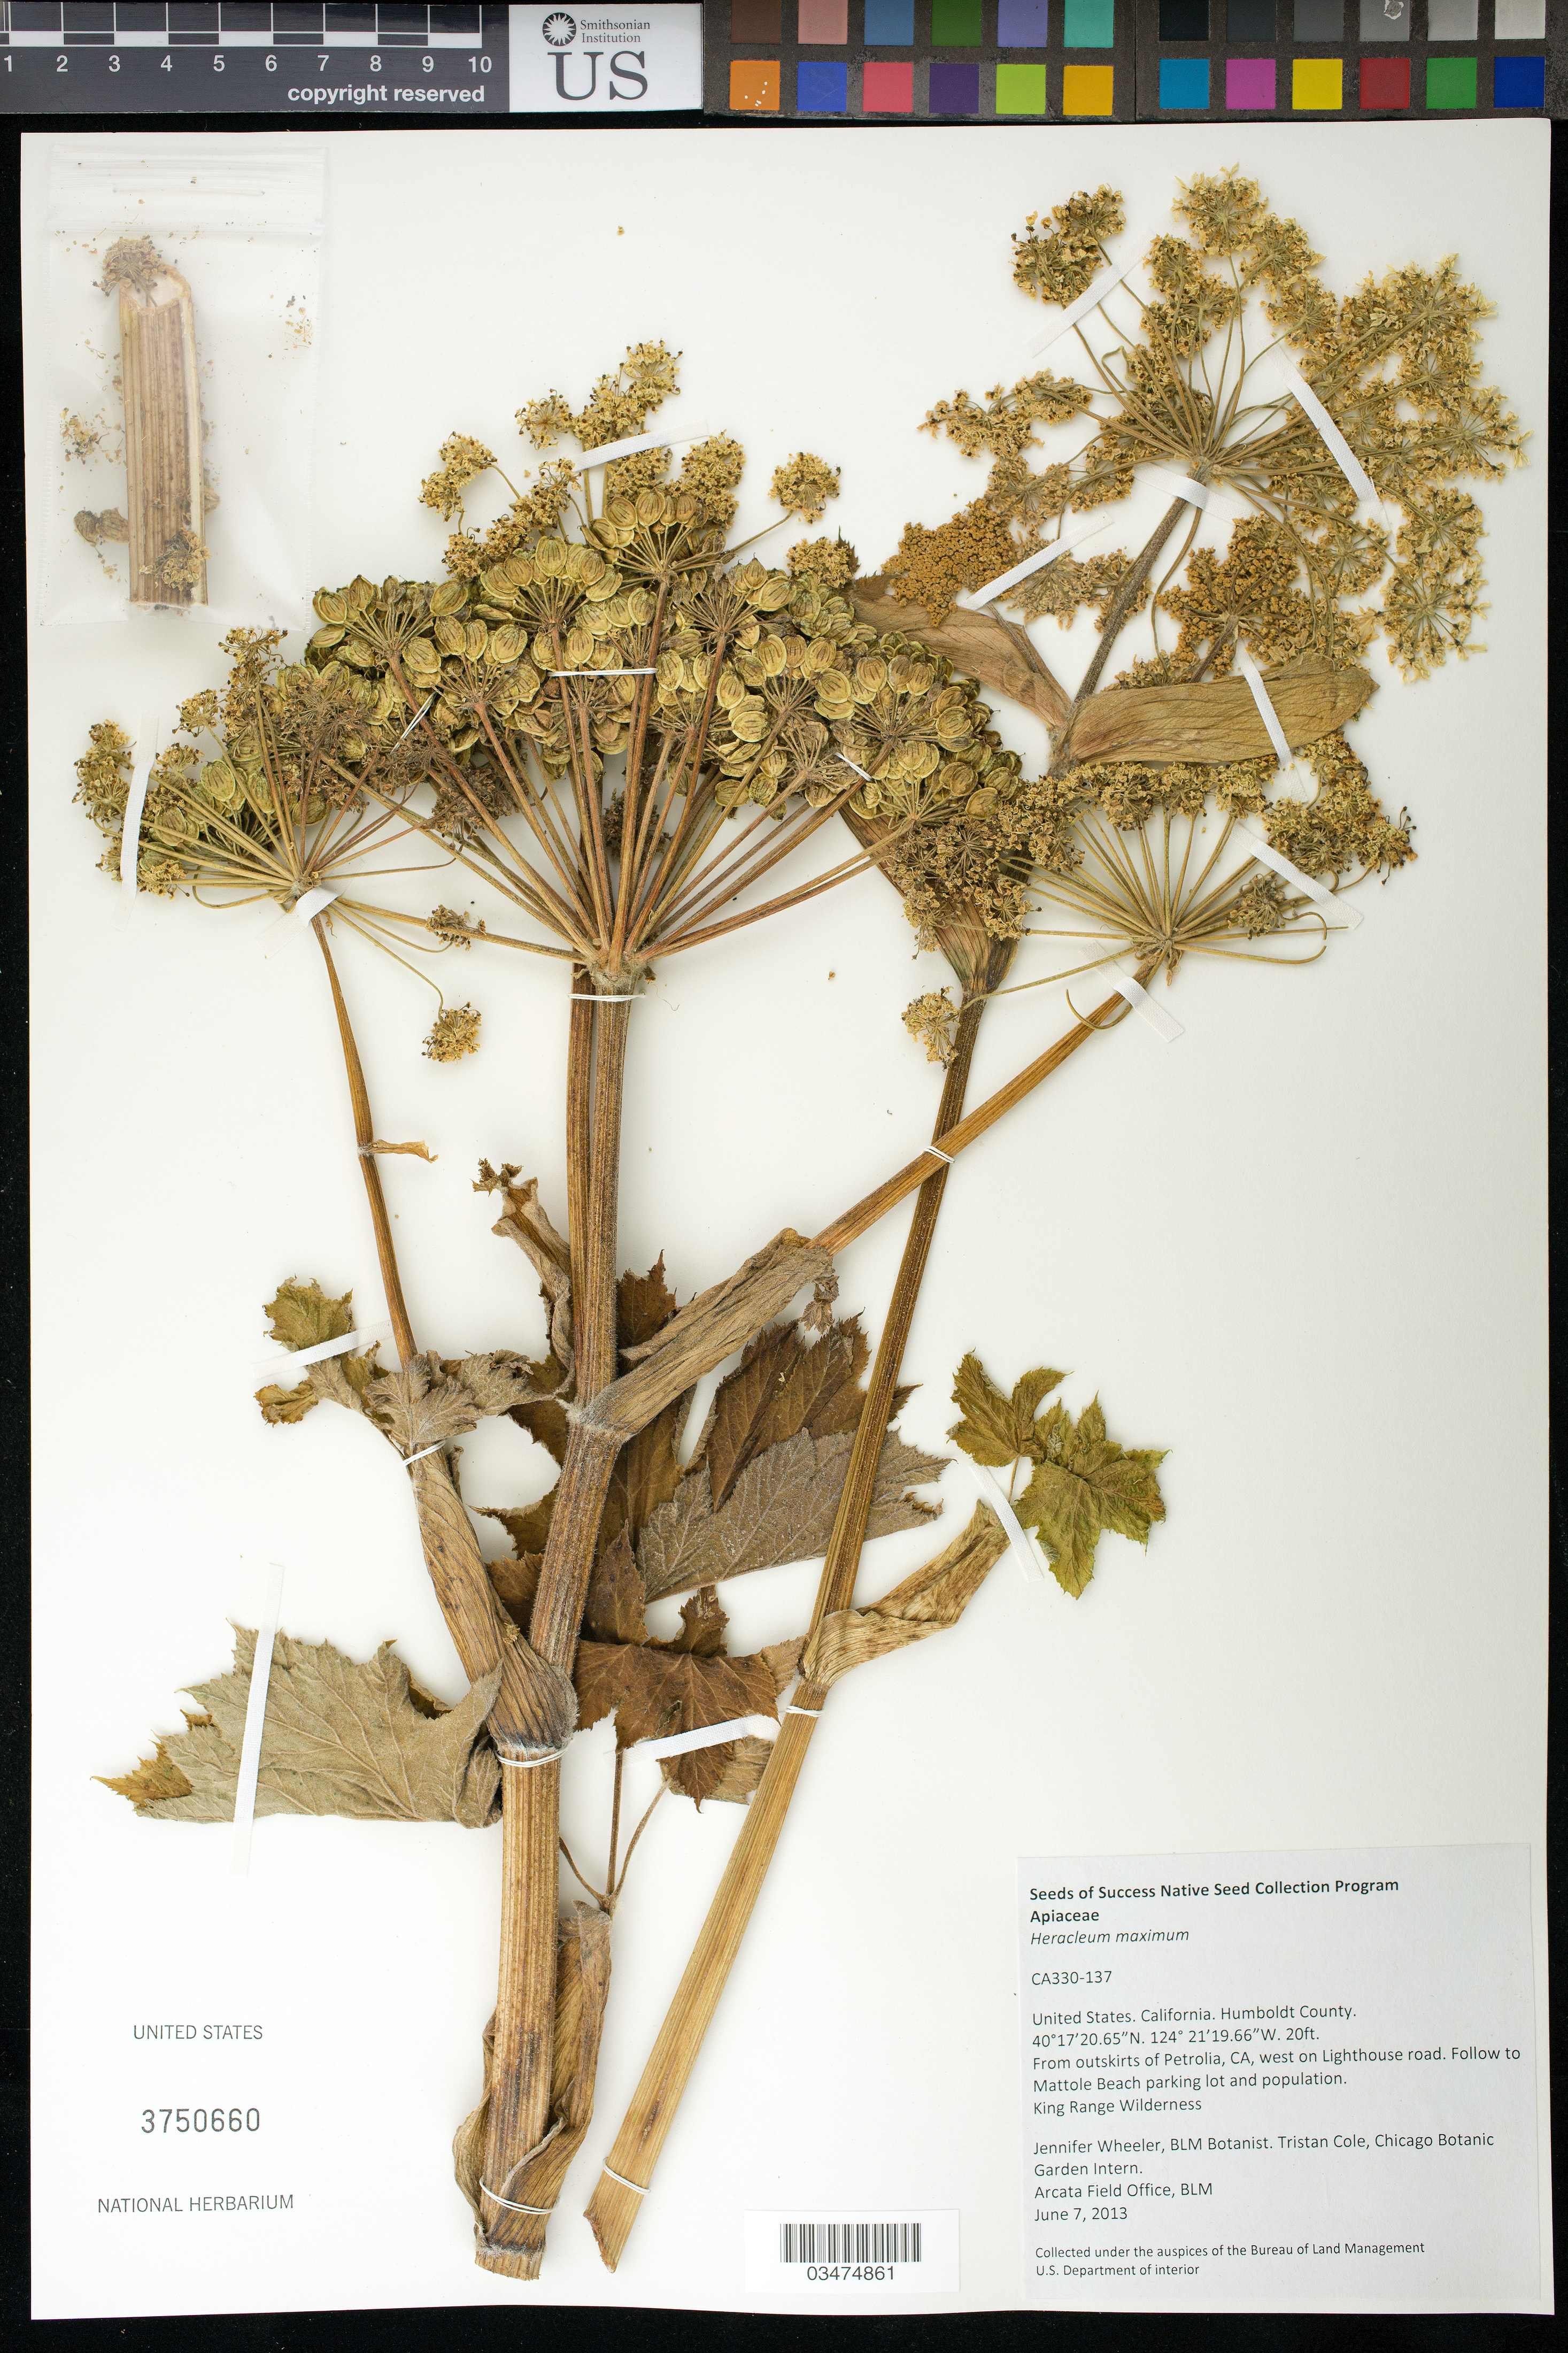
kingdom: Plantae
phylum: Tracheophyta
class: Magnoliopsida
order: Apiales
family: Apiaceae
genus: Heracleum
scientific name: Heracleum maximum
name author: W. Bartram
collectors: J. Wheeler & T. Cole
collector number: CA330-137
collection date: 2013-06-07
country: United States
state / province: California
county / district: Humboldt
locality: From outskirts of Petrolia, W on Lighthouse rd, Mattole Beach parking. King Range Wilderness.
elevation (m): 6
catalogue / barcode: US 3750660